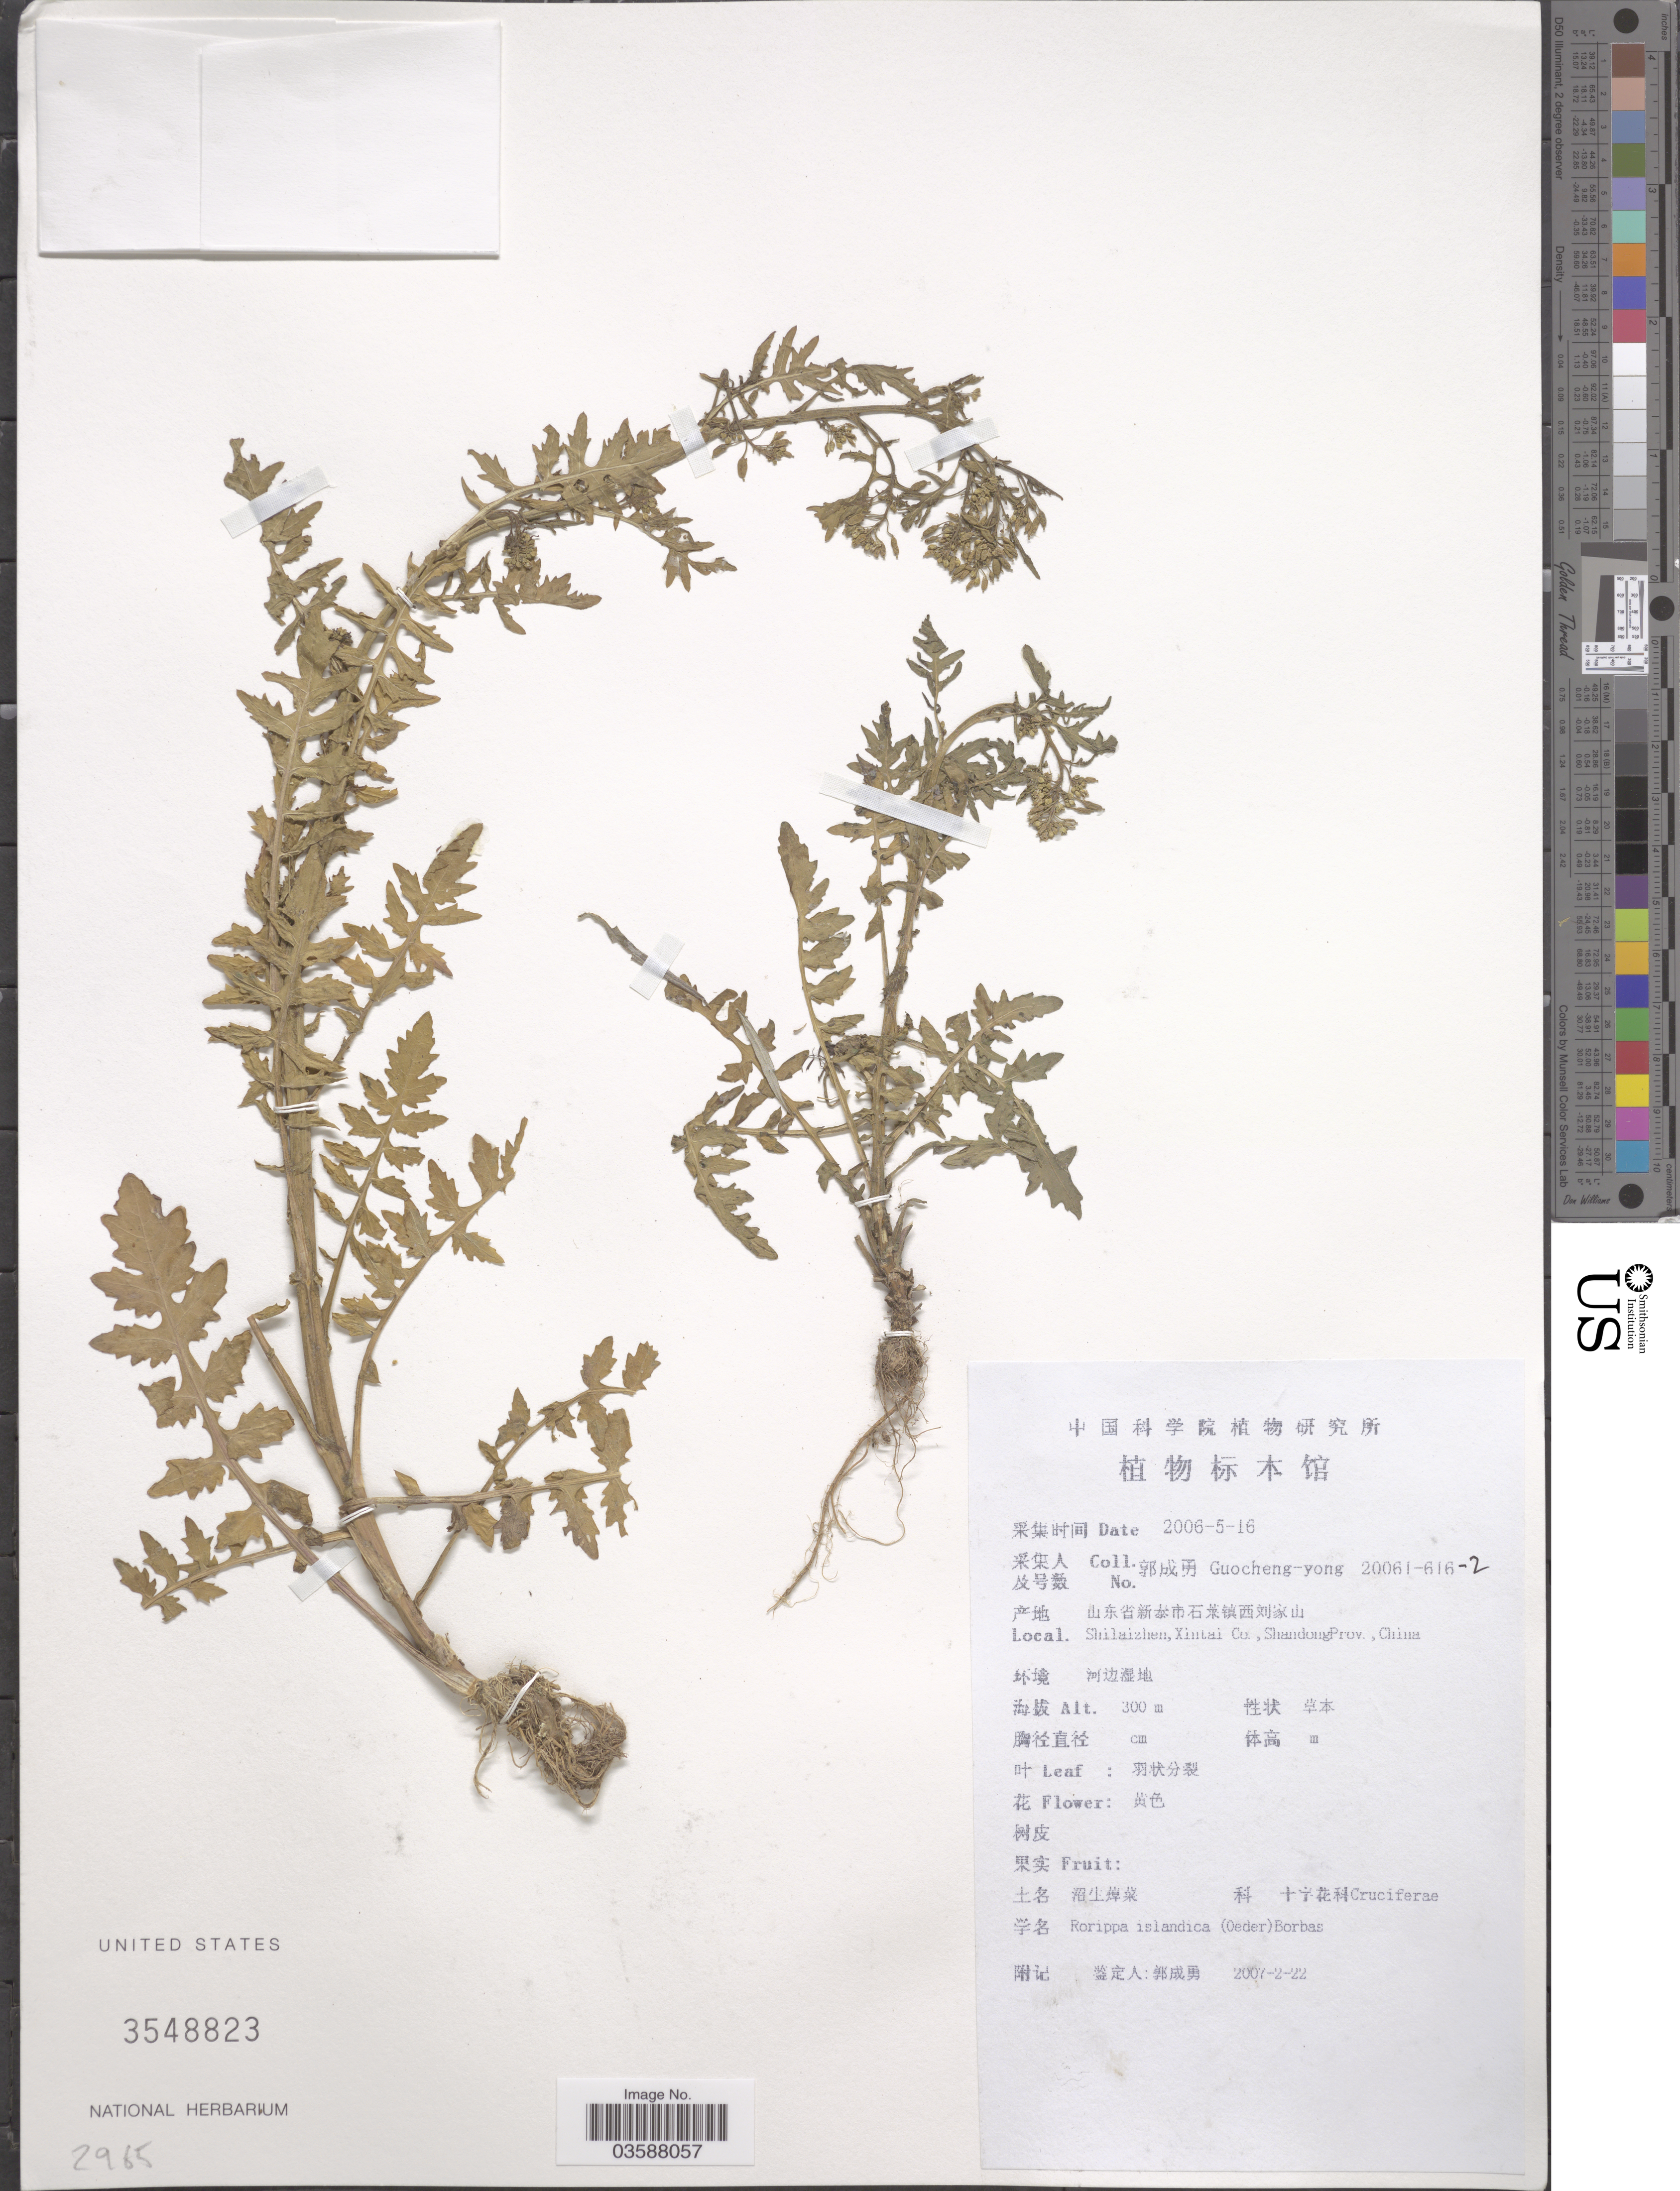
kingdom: Plantae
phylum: Tracheophyta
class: Magnoliopsida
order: Brassicales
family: Brassicaceae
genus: Rorippa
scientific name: Rorippa islandica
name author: (Oeder) Borbás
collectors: Guo cheng-yong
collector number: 20061-616-2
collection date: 2006-05-16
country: China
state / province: Shandong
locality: Shilaizhen, Xintai Co.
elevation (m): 300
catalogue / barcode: US 3548823